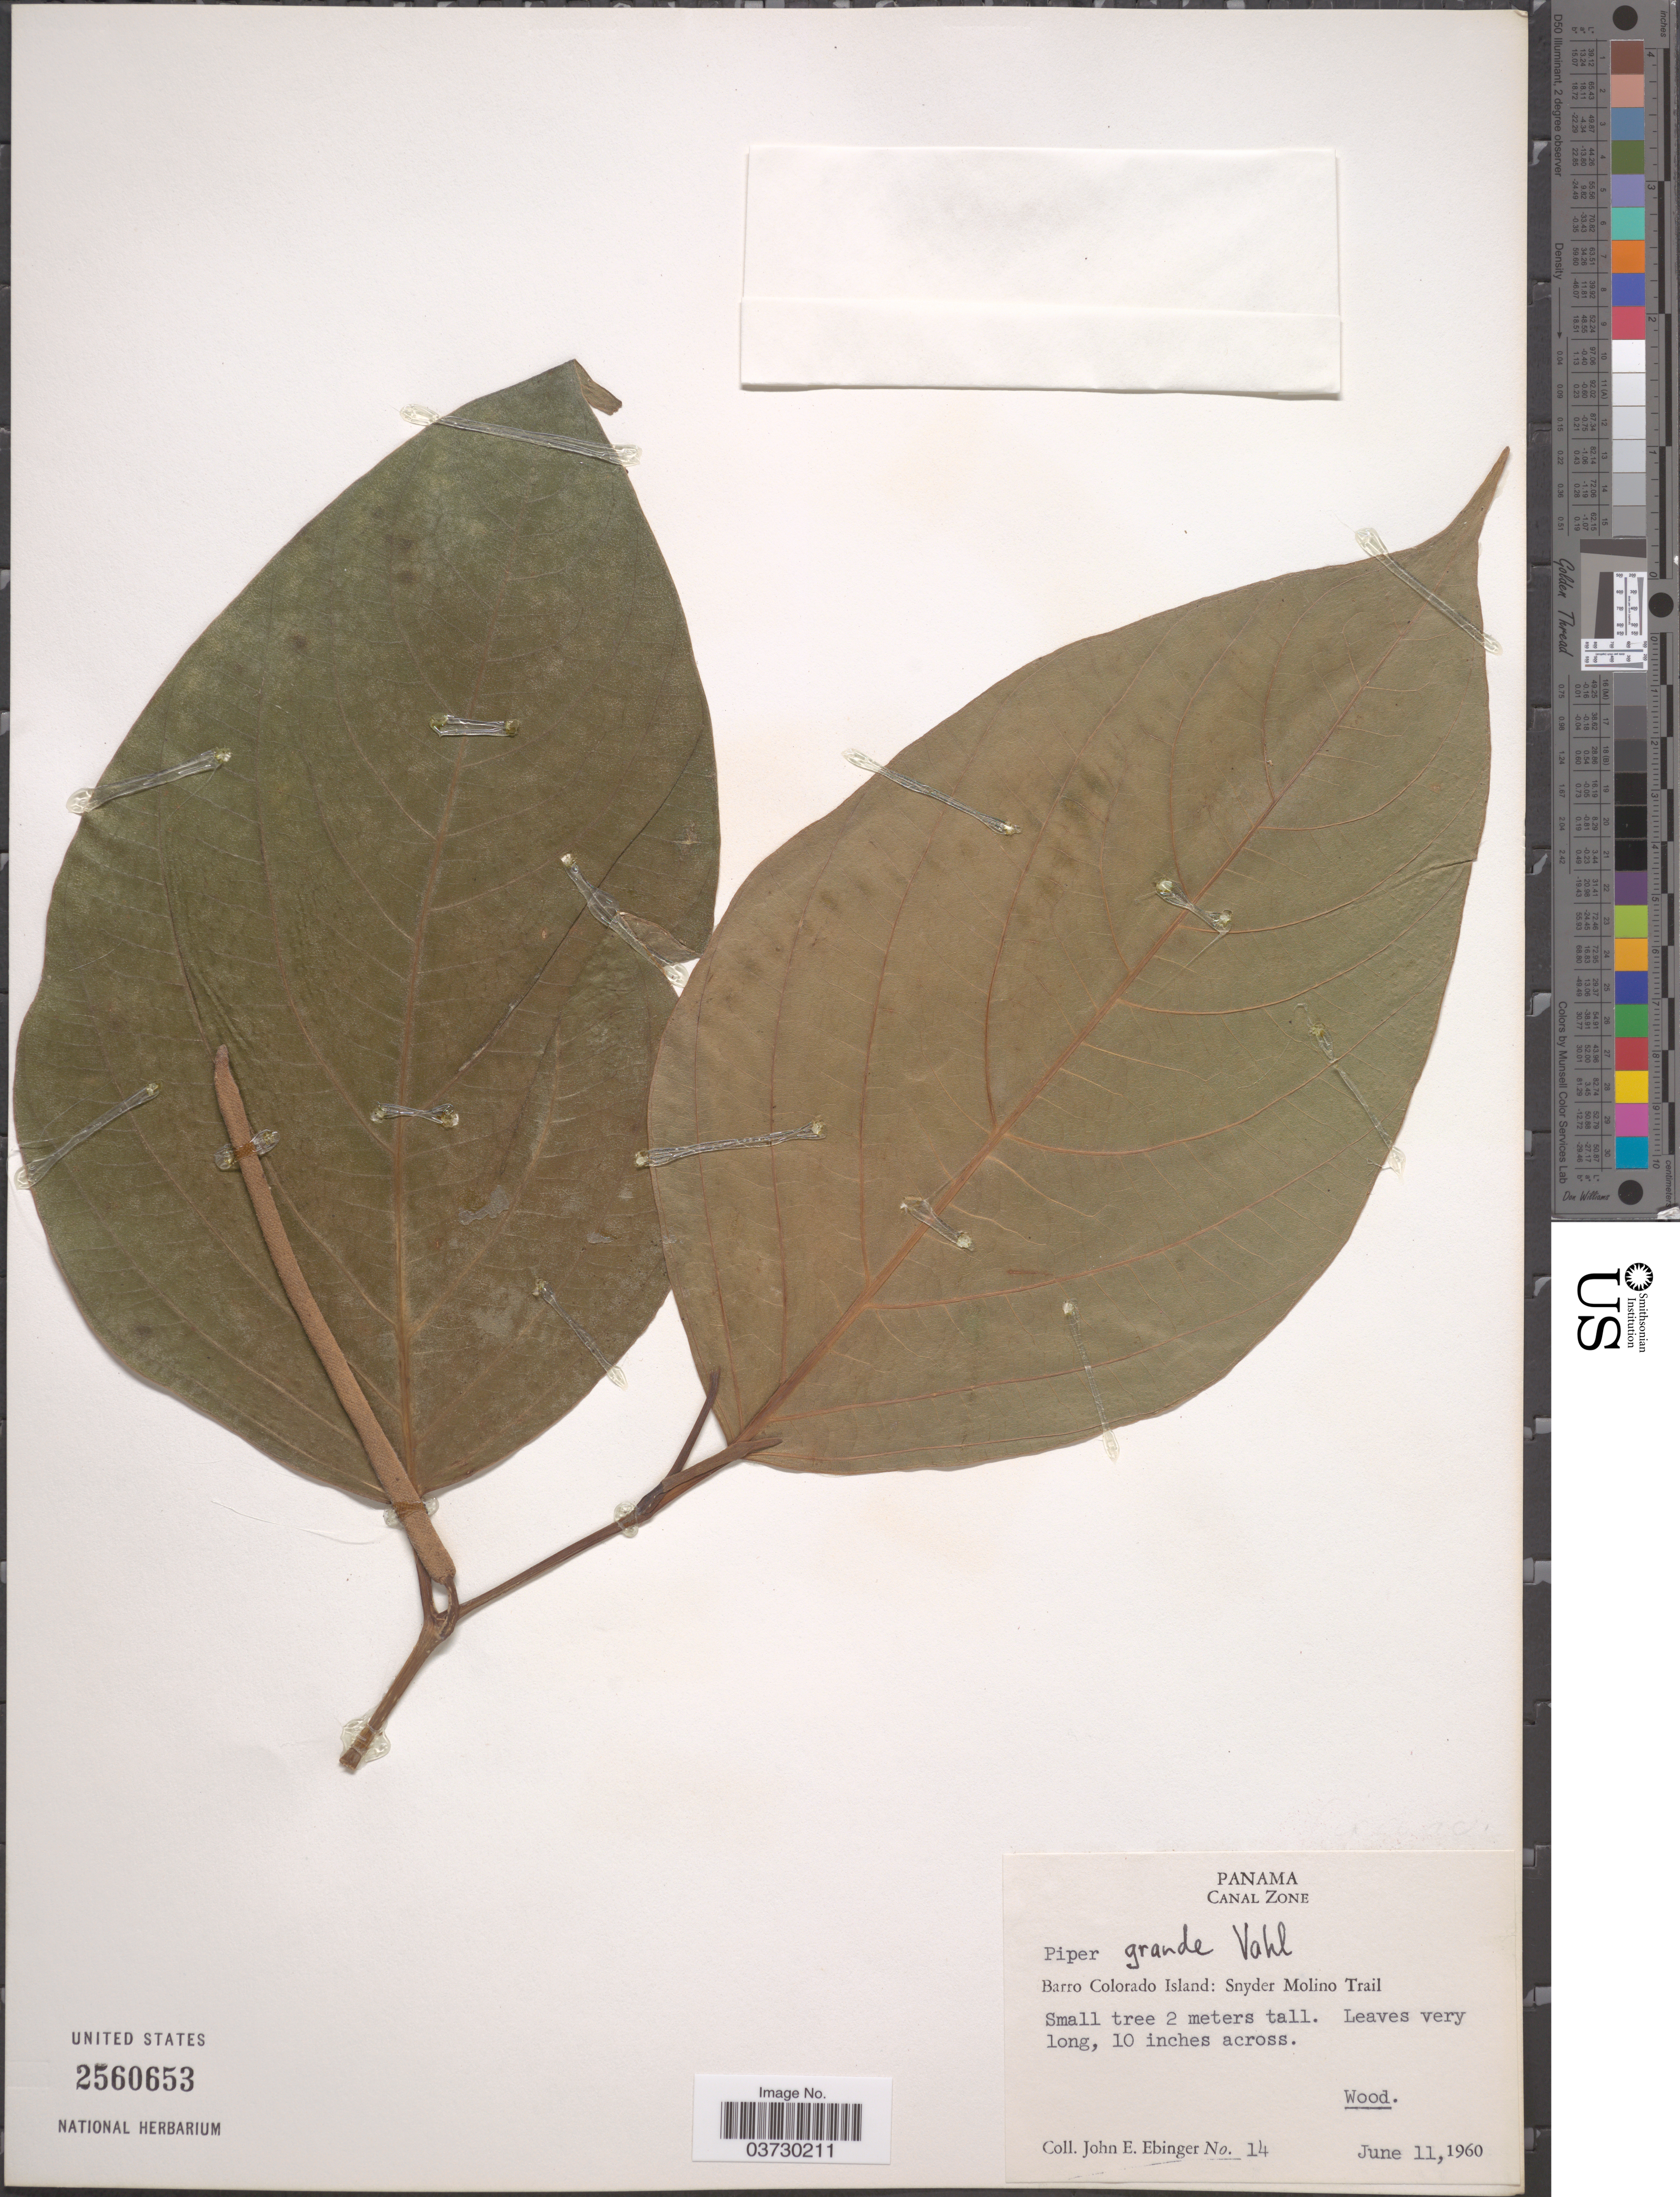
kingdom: Plantae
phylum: Tracheophyta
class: Magnoliopsida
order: Piperales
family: Piperaceae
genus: Piper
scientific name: Piper grande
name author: Vahl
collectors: J. Ebinger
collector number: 14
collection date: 1960-06-11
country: Panama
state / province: Panamá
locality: Canal Zone. Barro Colorado Island: Snyder Molino Trail.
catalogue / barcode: US 2560653